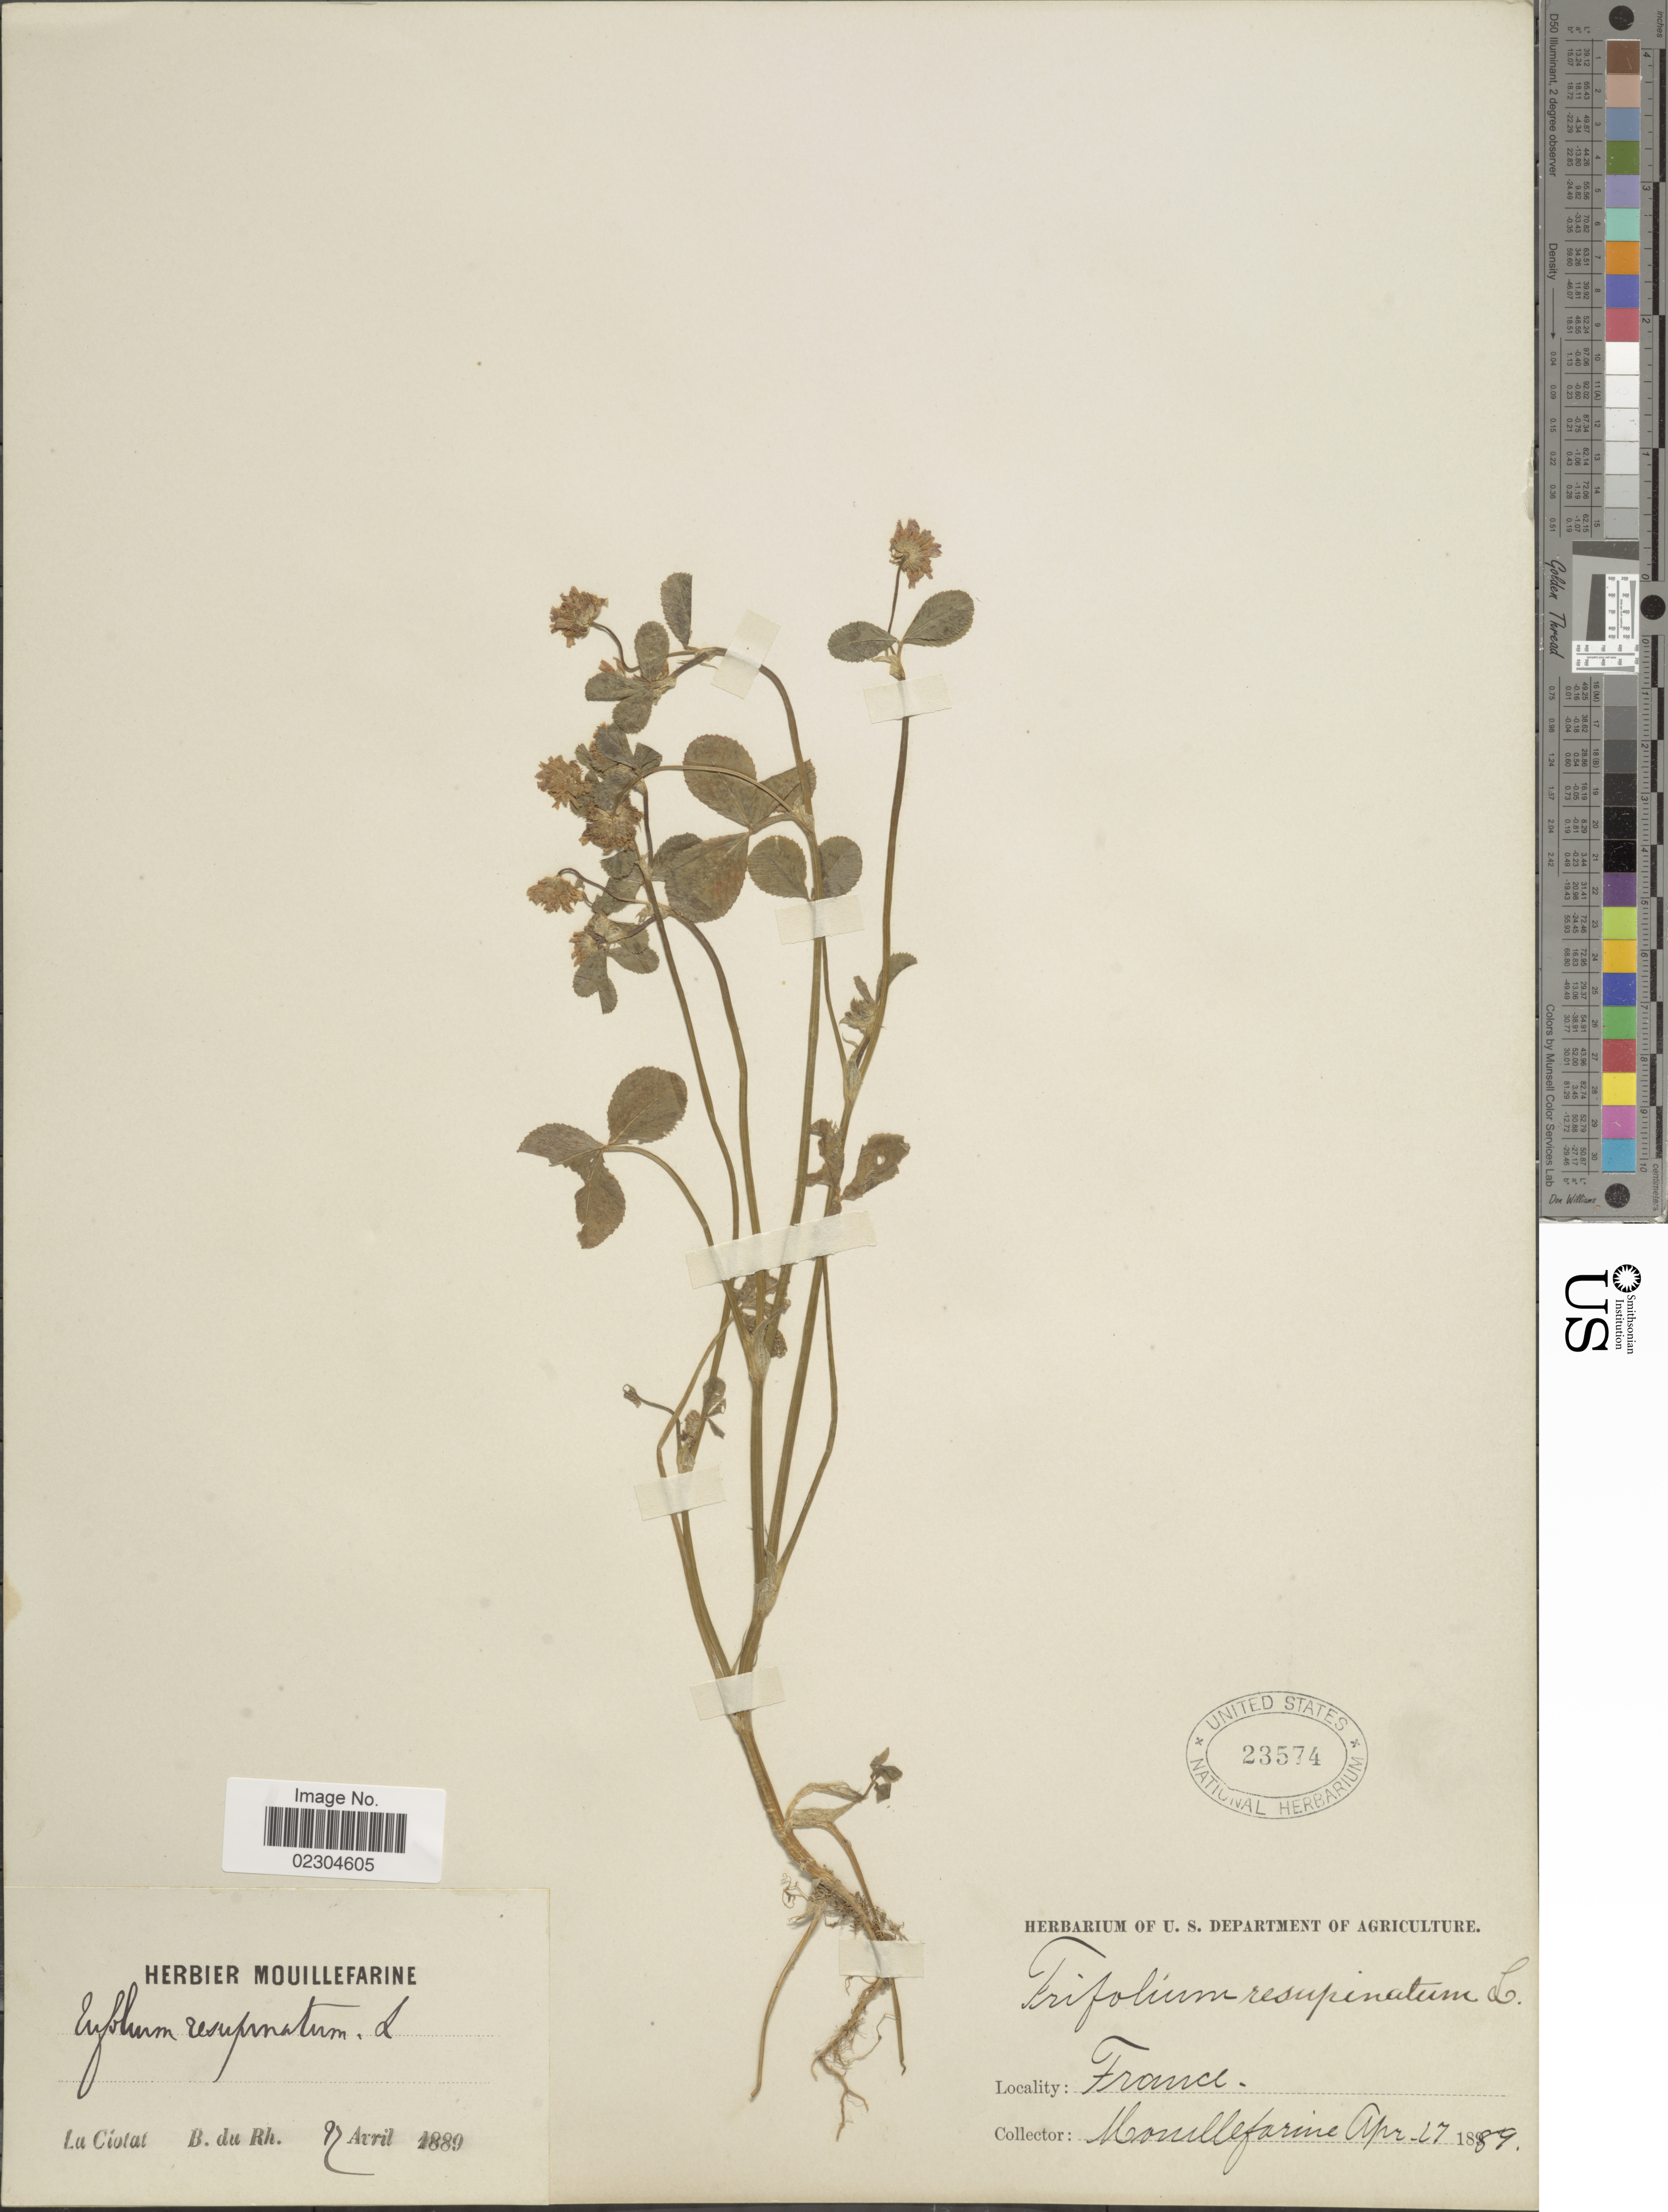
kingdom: Plantae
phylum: Tracheophyta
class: Magnoliopsida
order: Fabales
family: Fabaceae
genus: Trifolium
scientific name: Trifolium resupinatum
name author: L.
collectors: A. Mouillefarine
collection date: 1889-04-27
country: France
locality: La Ciotat, B. du Rh.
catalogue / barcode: US 23574